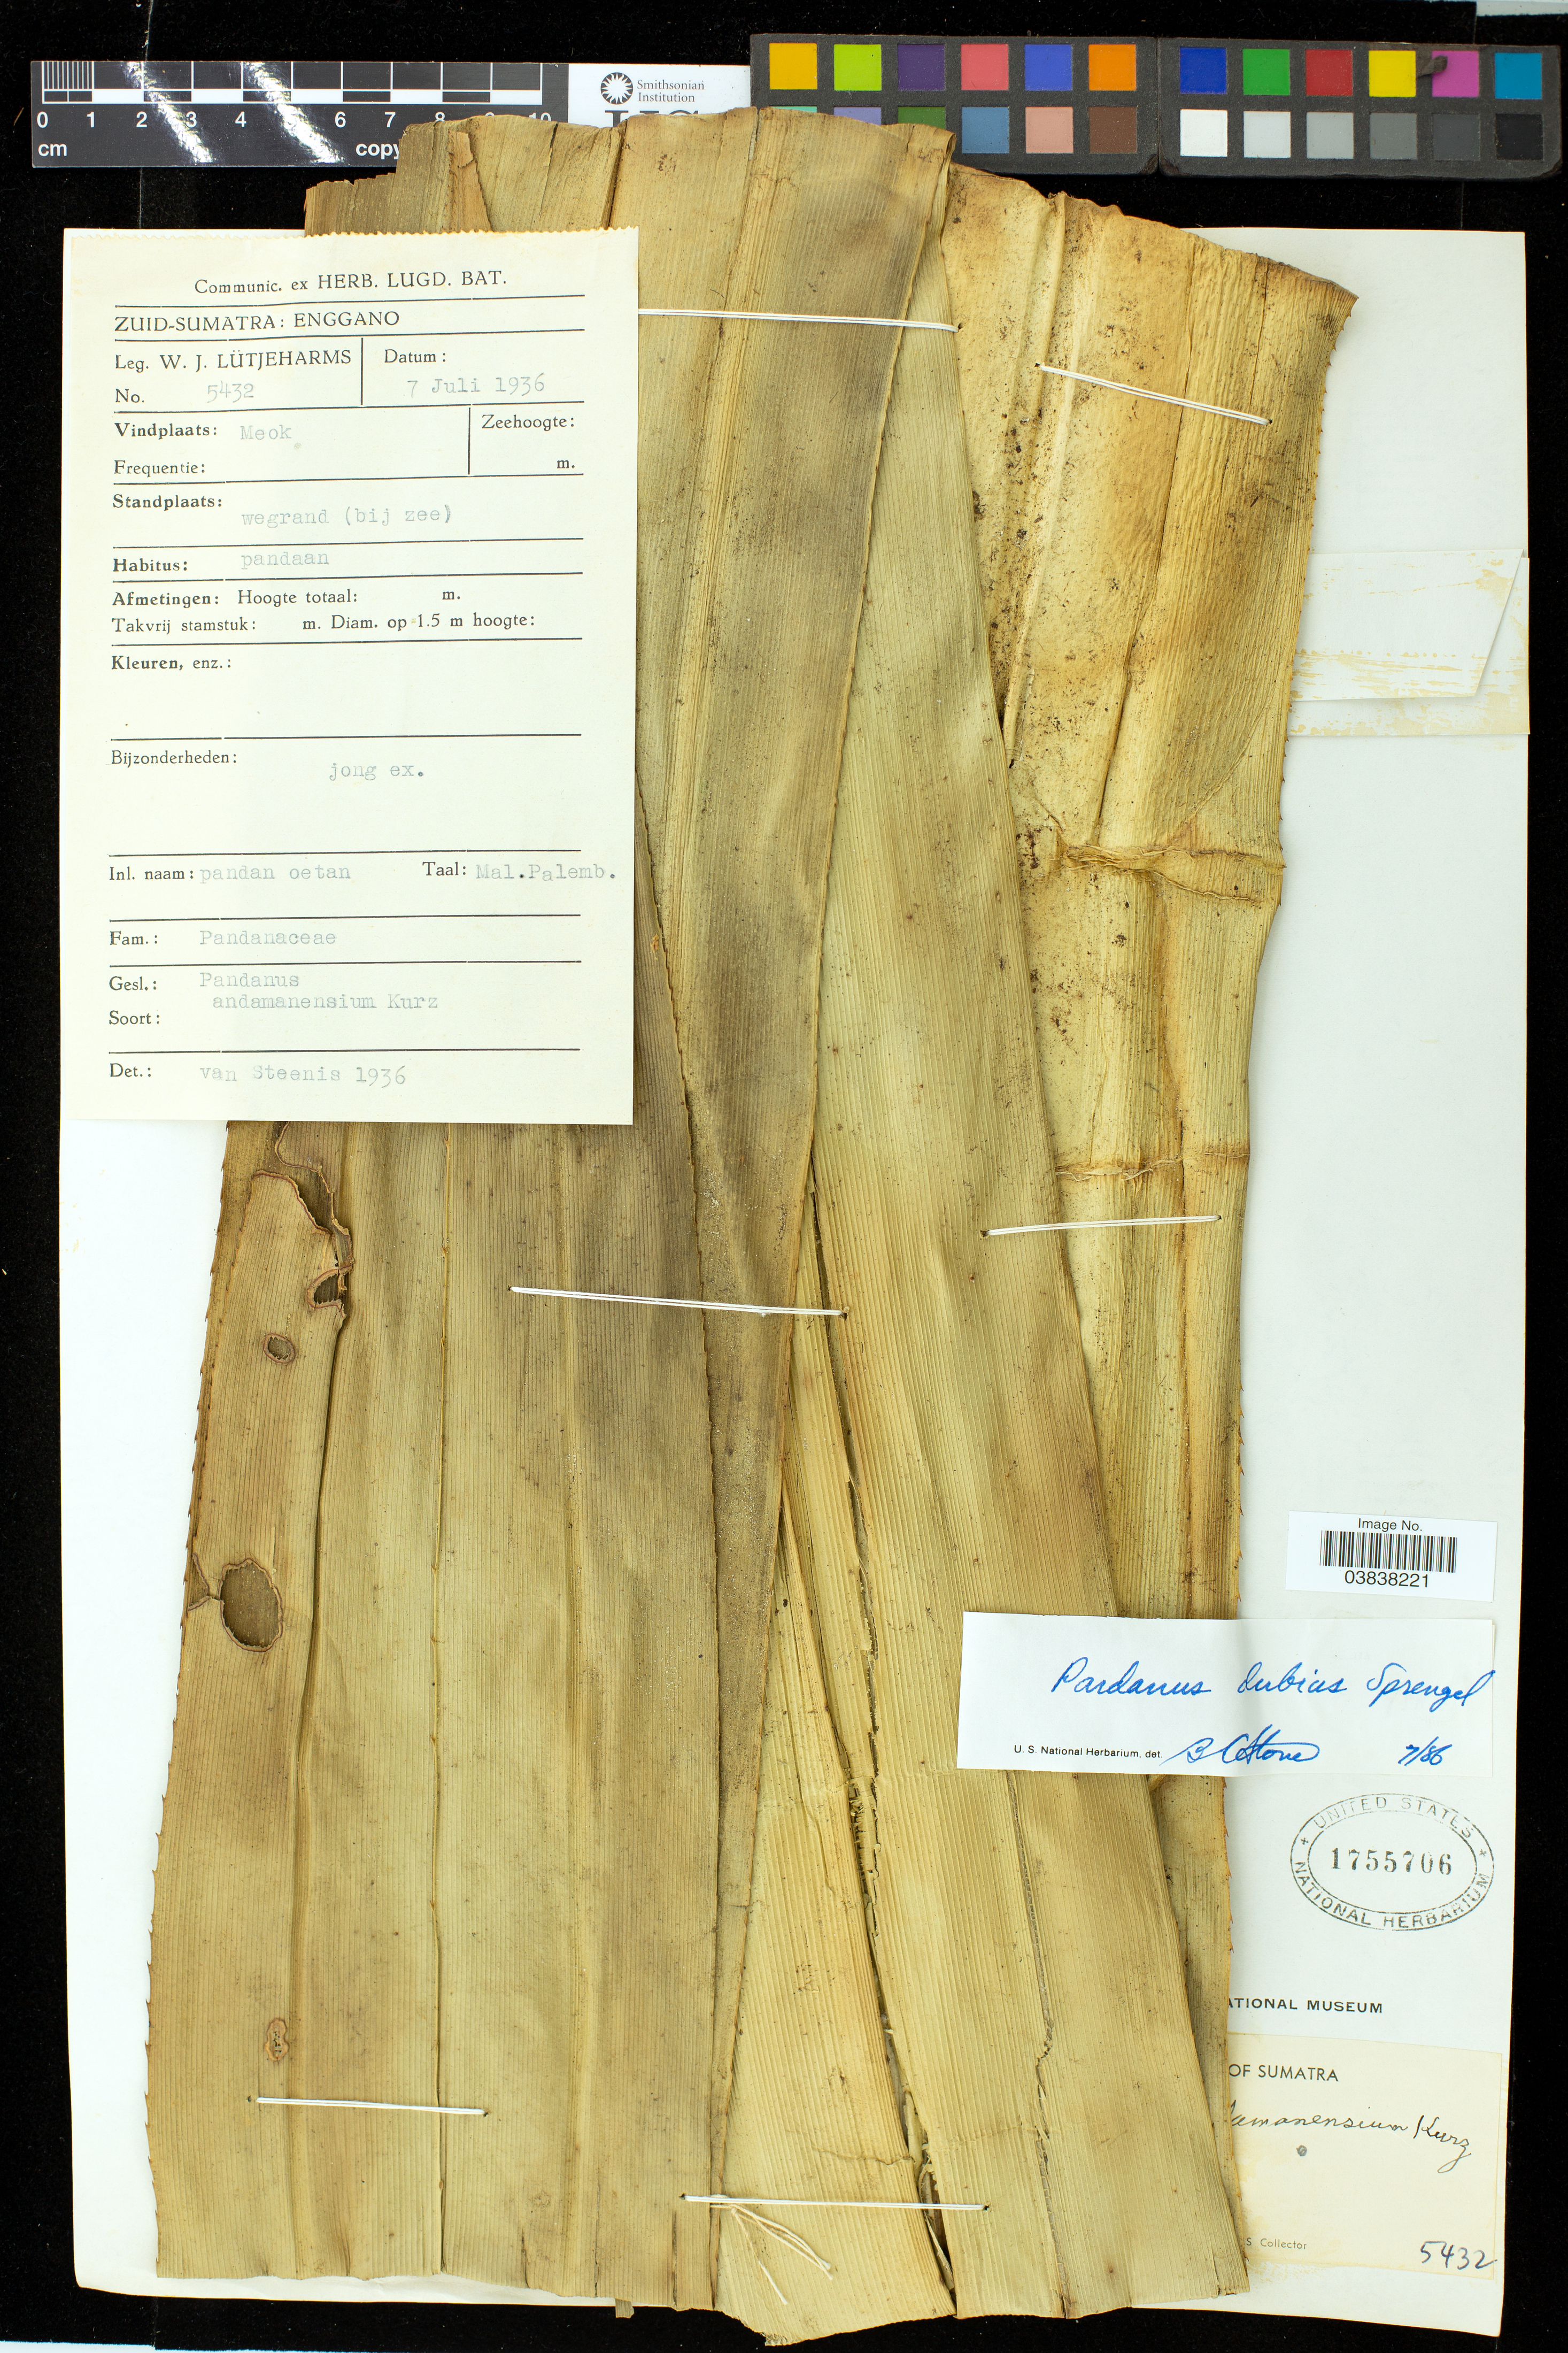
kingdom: Plantae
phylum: Tracheophyta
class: Liliopsida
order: Pandanales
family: Pandanaceae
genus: Pandanus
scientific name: Pandanus dubius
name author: Spreng.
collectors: W. Lütjeharms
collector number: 5432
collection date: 1936-07-07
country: Indonesia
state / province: Sumatra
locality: Zuid-Sumatra: Enggano. Vindplaats: Meok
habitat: wegrand (bij zee)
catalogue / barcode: US 1755706